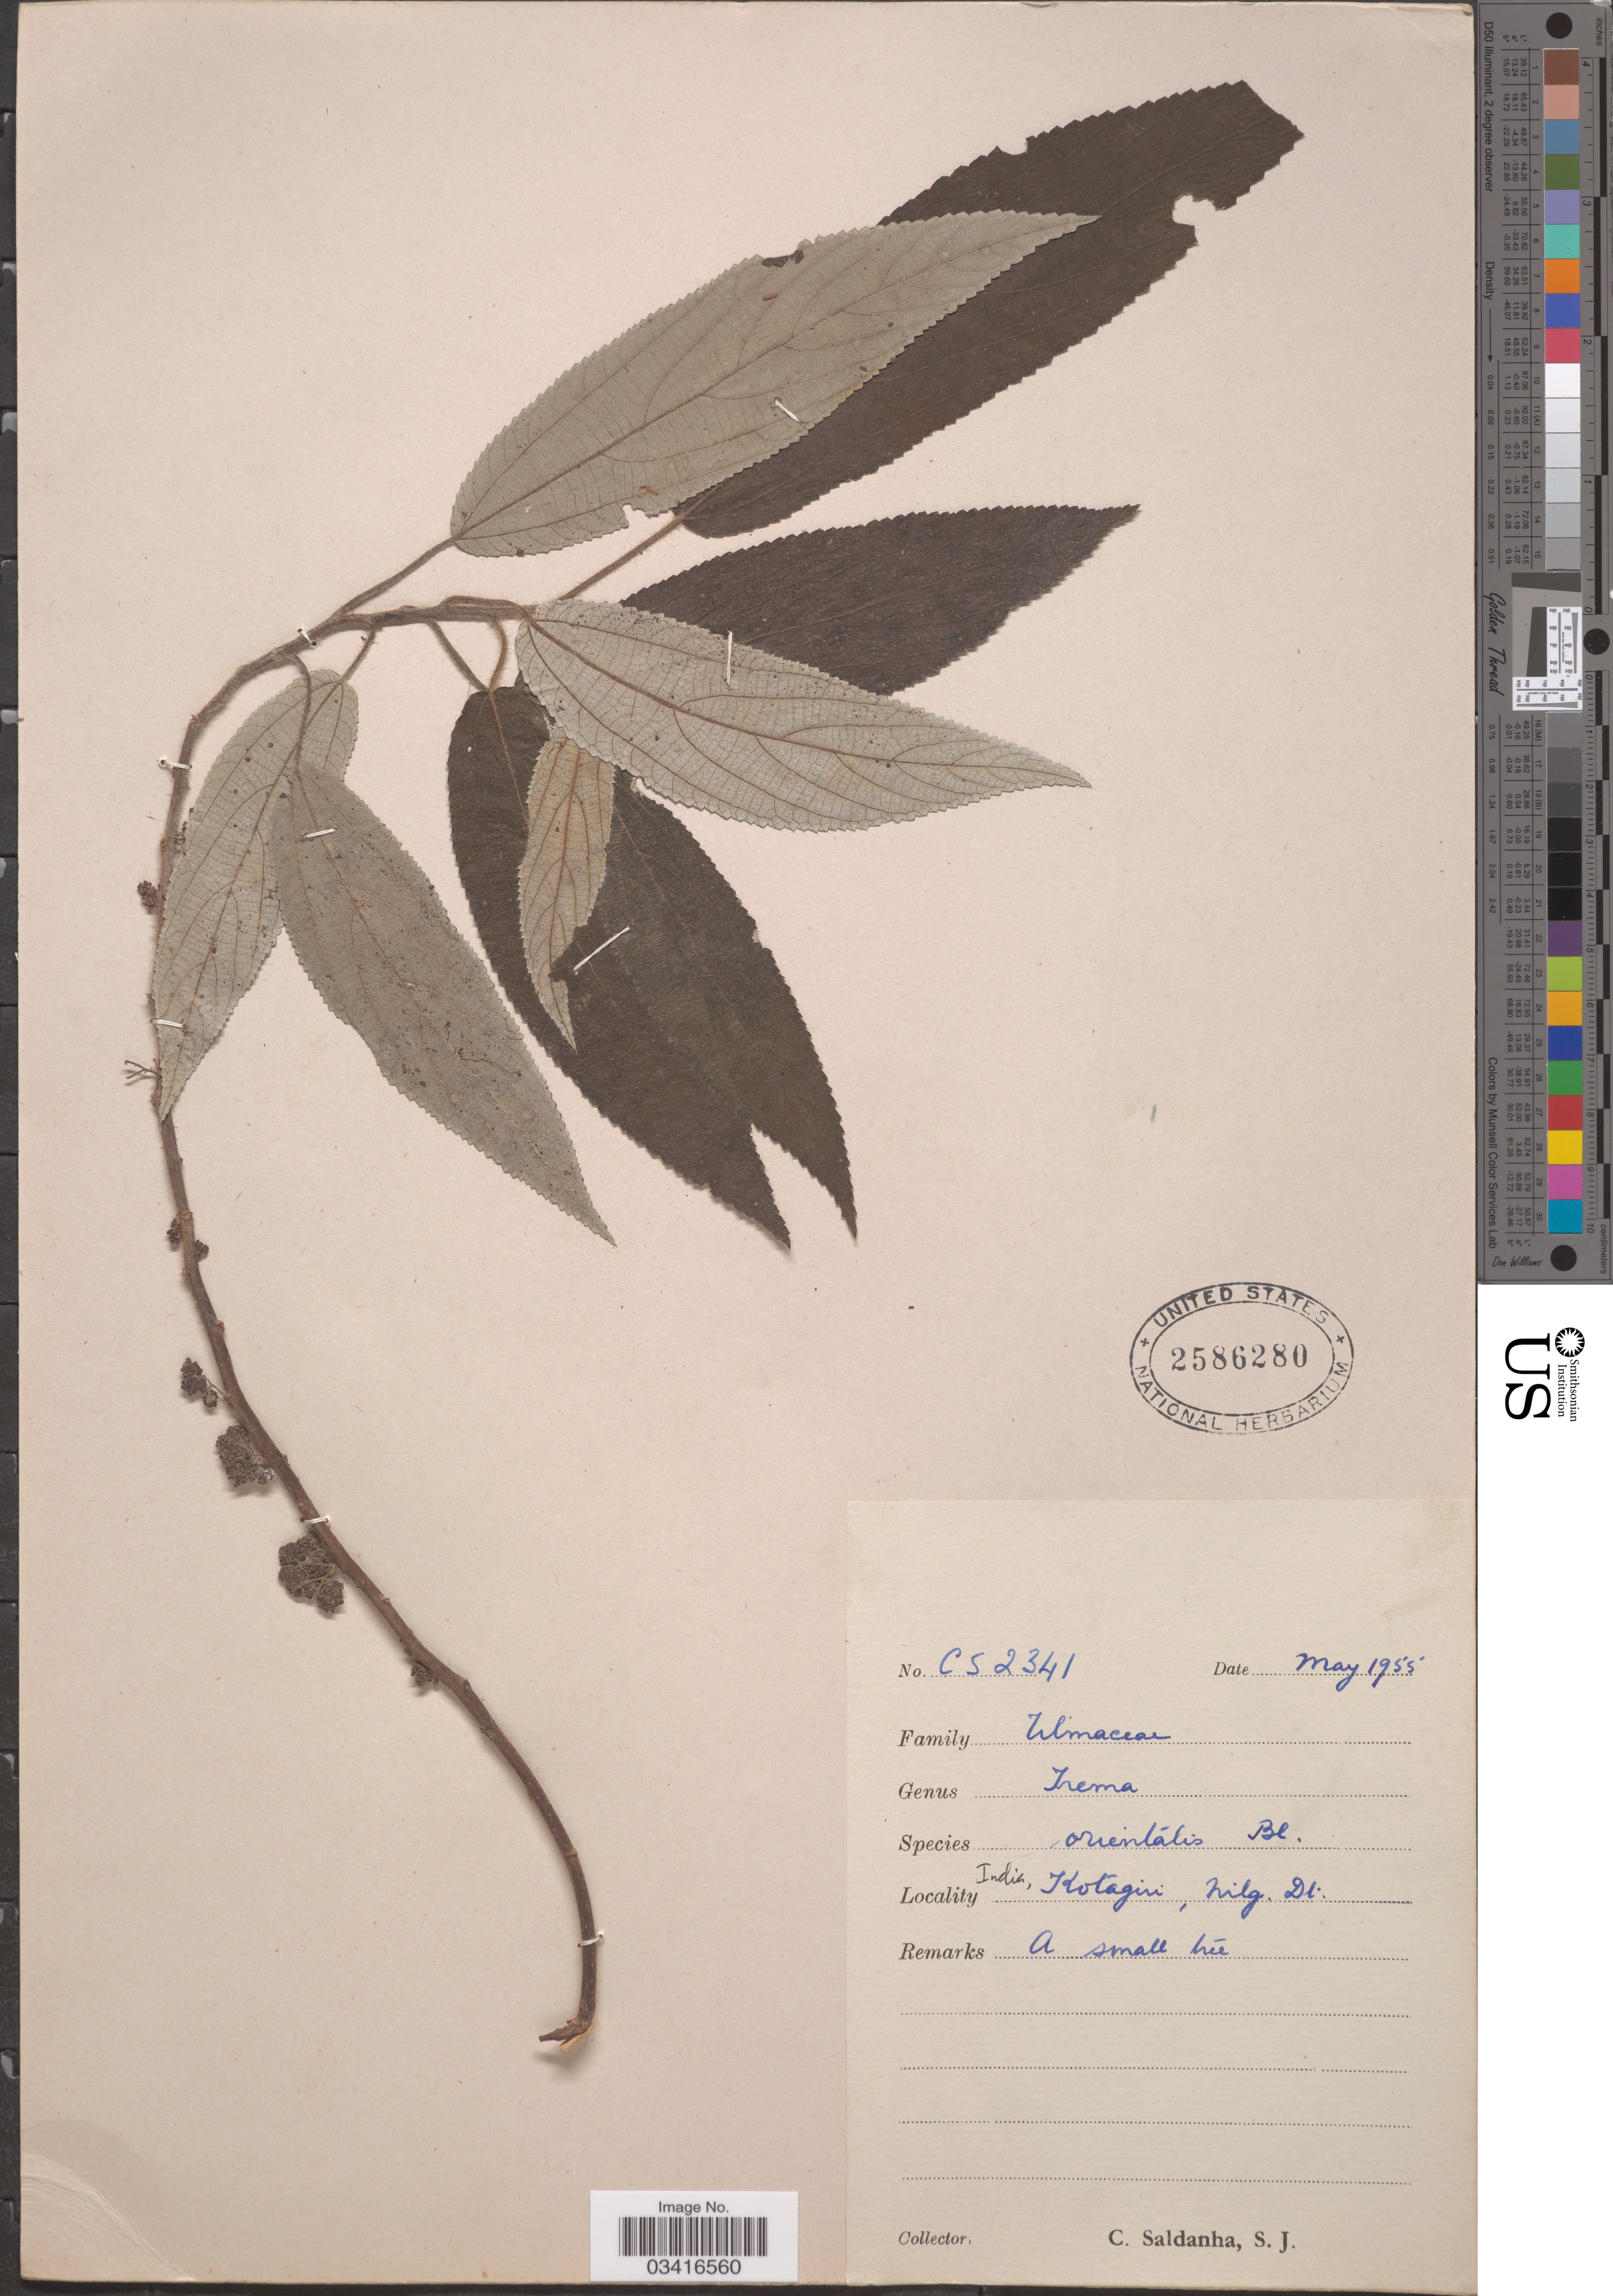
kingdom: Plantae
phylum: Tracheophyta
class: Magnoliopsida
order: Rosales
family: Cannabaceae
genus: Trema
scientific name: Trema orientale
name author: (L.) Blume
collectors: C. Saldanha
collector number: C52341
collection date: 1955-05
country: India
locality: Kotagiri, Nilg. D1.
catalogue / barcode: US 2586280